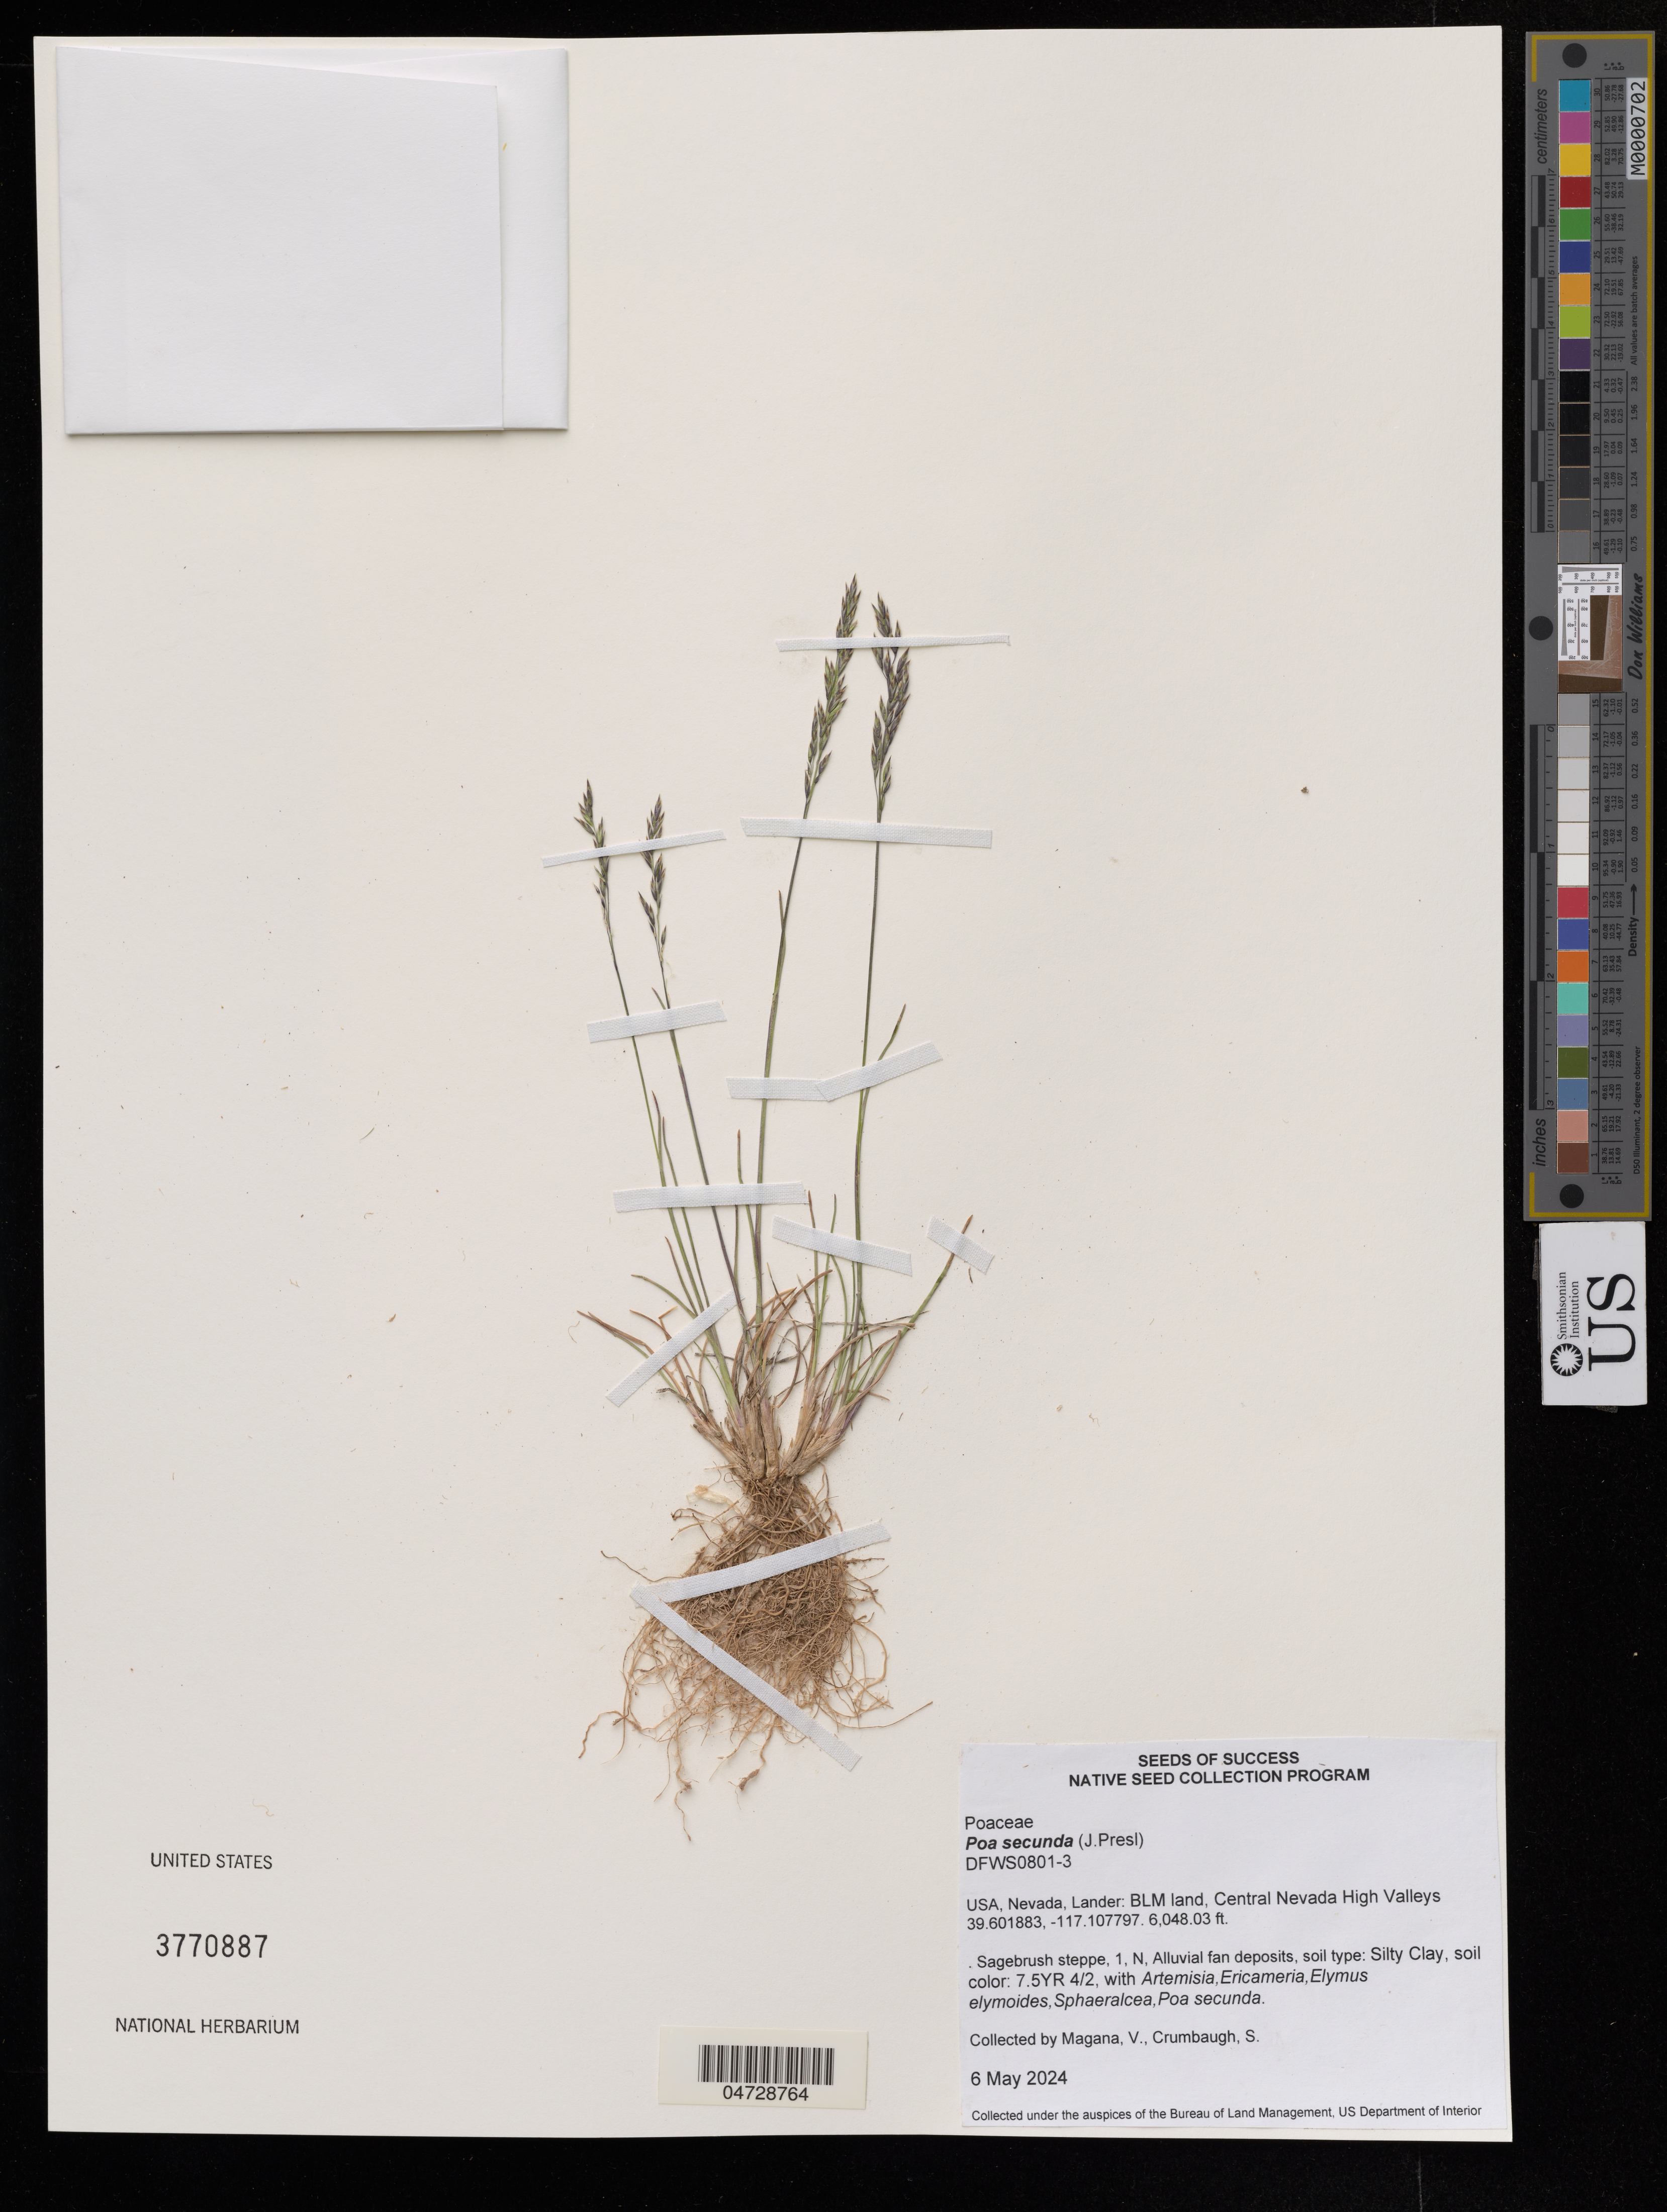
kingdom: Plantae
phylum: Tracheophyta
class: Liliopsida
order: Poales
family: Poaceae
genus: Poa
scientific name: Poa secunda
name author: J. Presl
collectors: V. Magana & S. Crumbaug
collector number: DFWS0801-3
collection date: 2024-05-06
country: United States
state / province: Nevada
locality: Lander: BLM Land, Central Nevada High Valleys.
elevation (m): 1843.44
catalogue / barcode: US 3770887